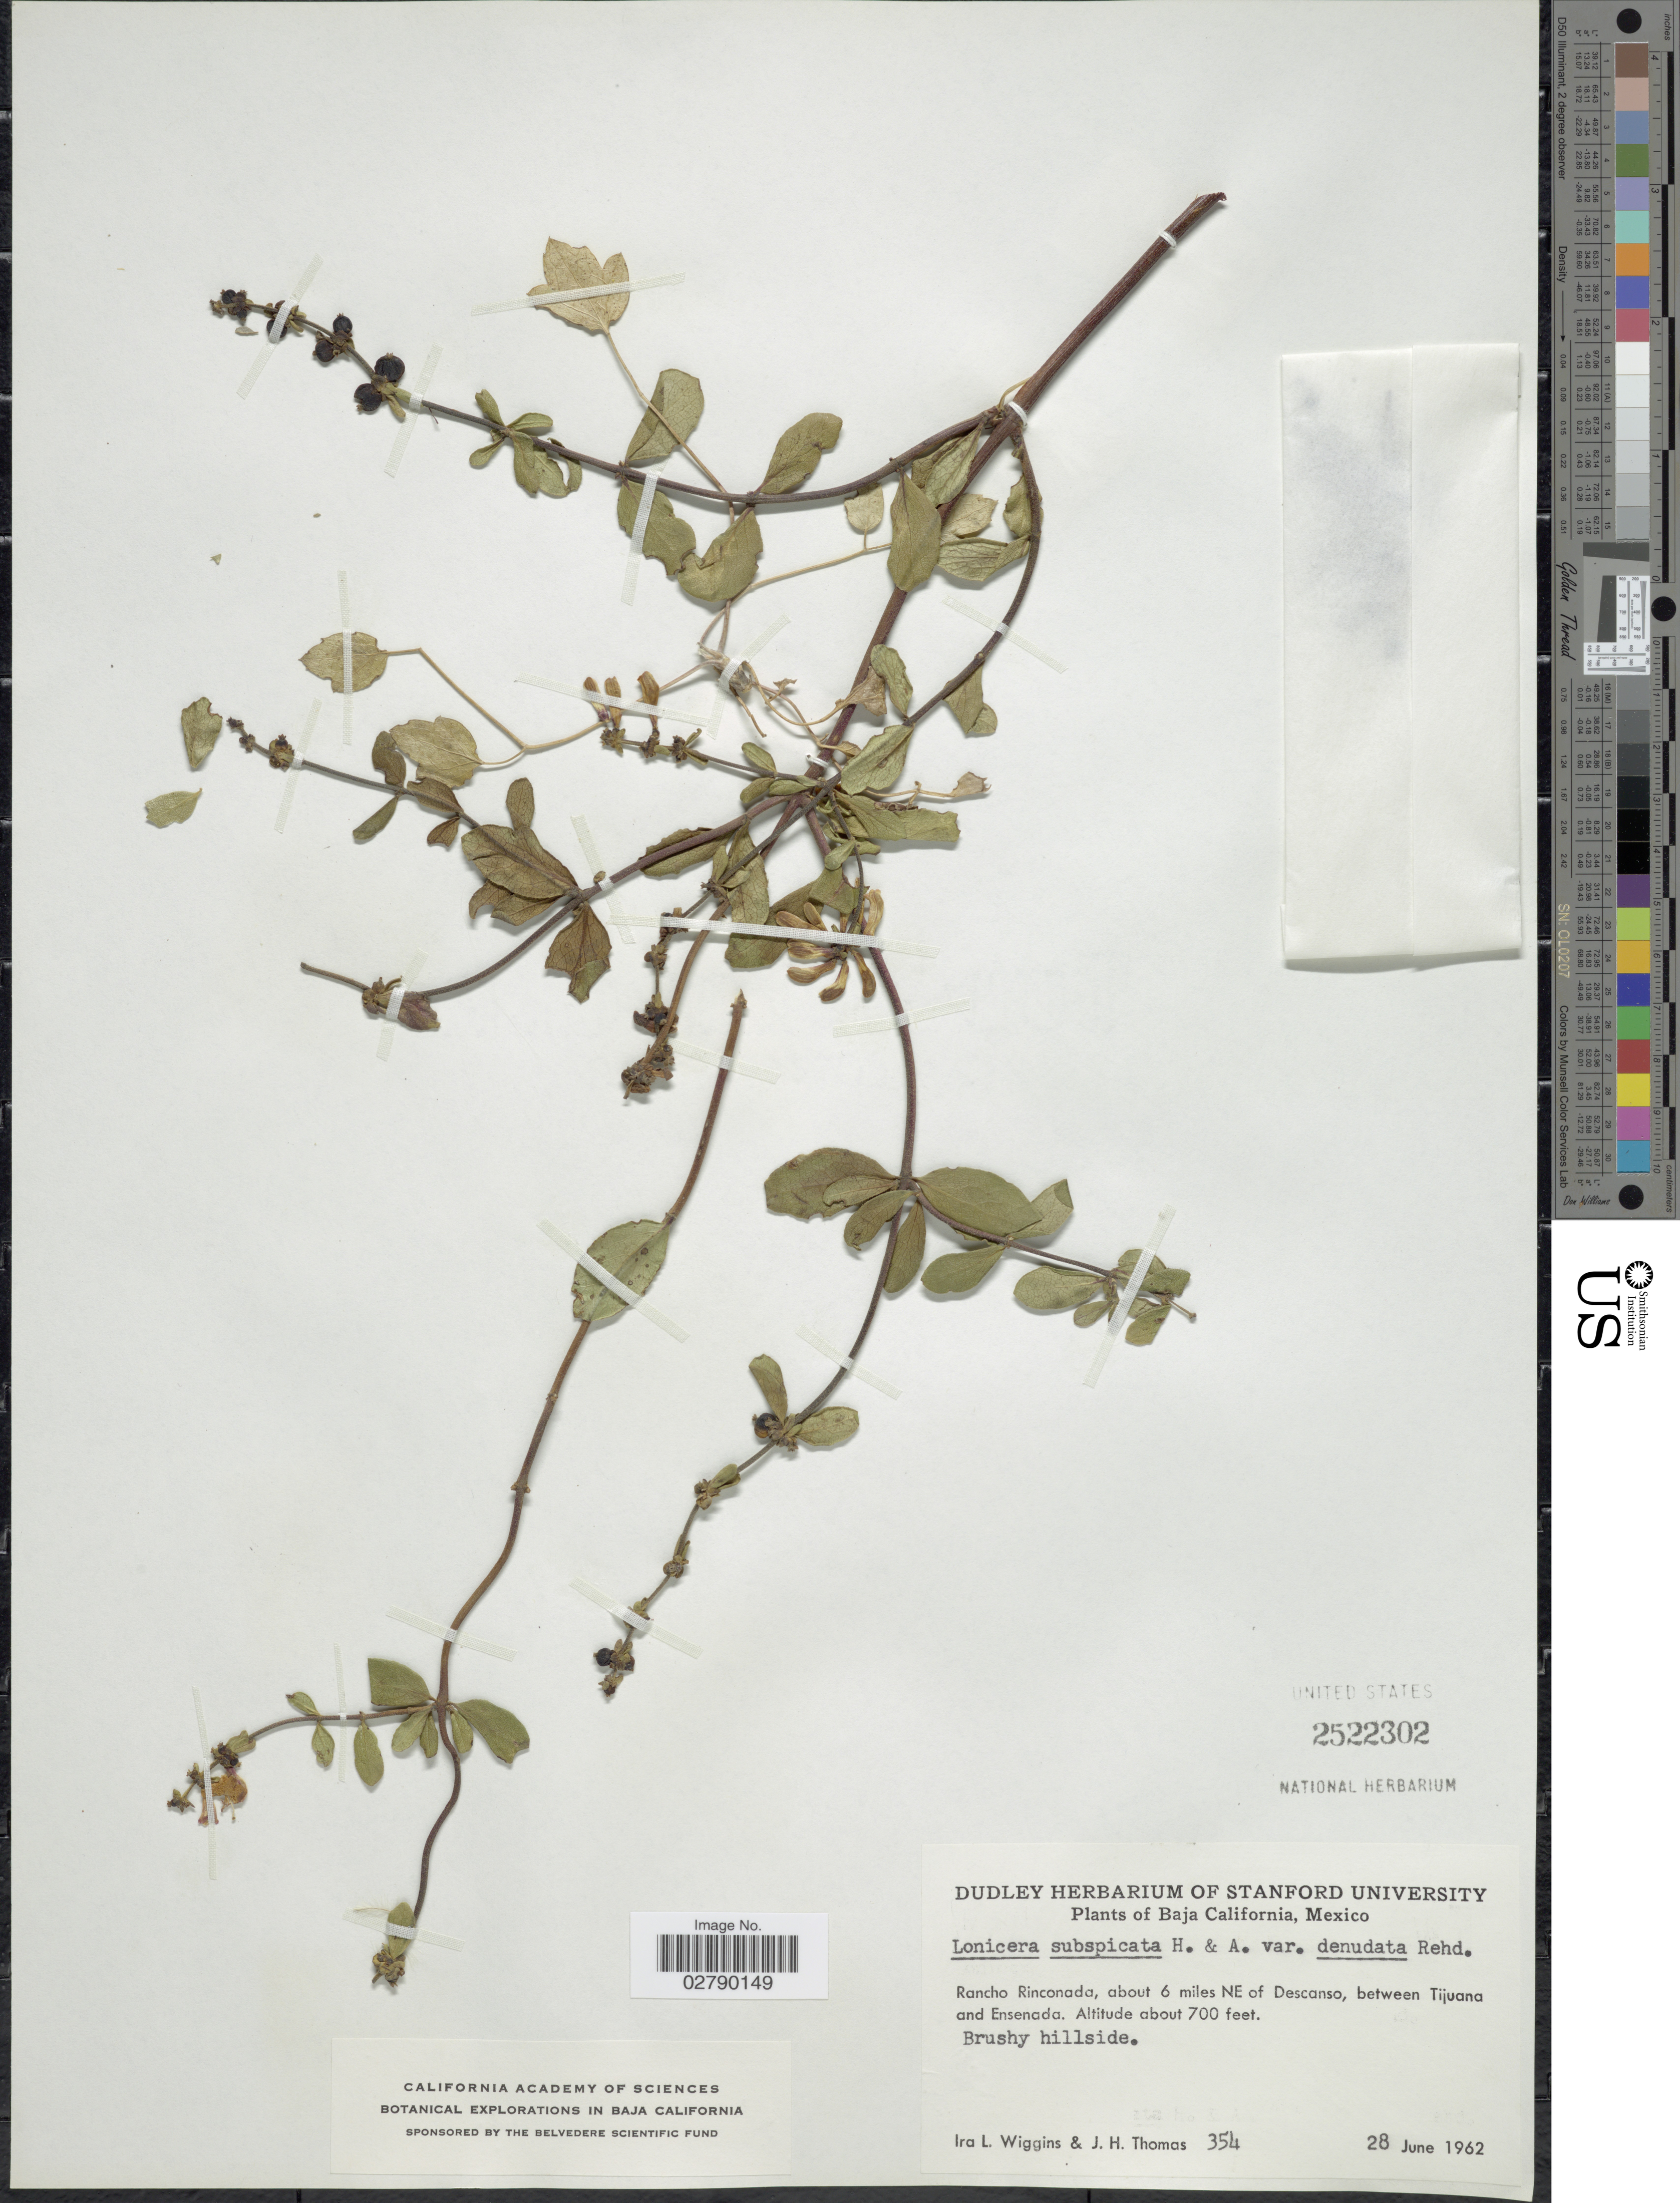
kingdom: Plantae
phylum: Tracheophyta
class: Magnoliopsida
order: Dipsacales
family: Caprifoliaceae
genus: Lonicera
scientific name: Lonicera subspicata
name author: Hook. & Arn.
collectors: I. L. Wiggins & J. H. Thomas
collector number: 354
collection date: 1962-06-28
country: Mexico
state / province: Baja California Norte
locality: Rancho Rinconada, about 6 mile NE of Descanso, between Tijuana and Ensenada.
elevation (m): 213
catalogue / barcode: US 2522302